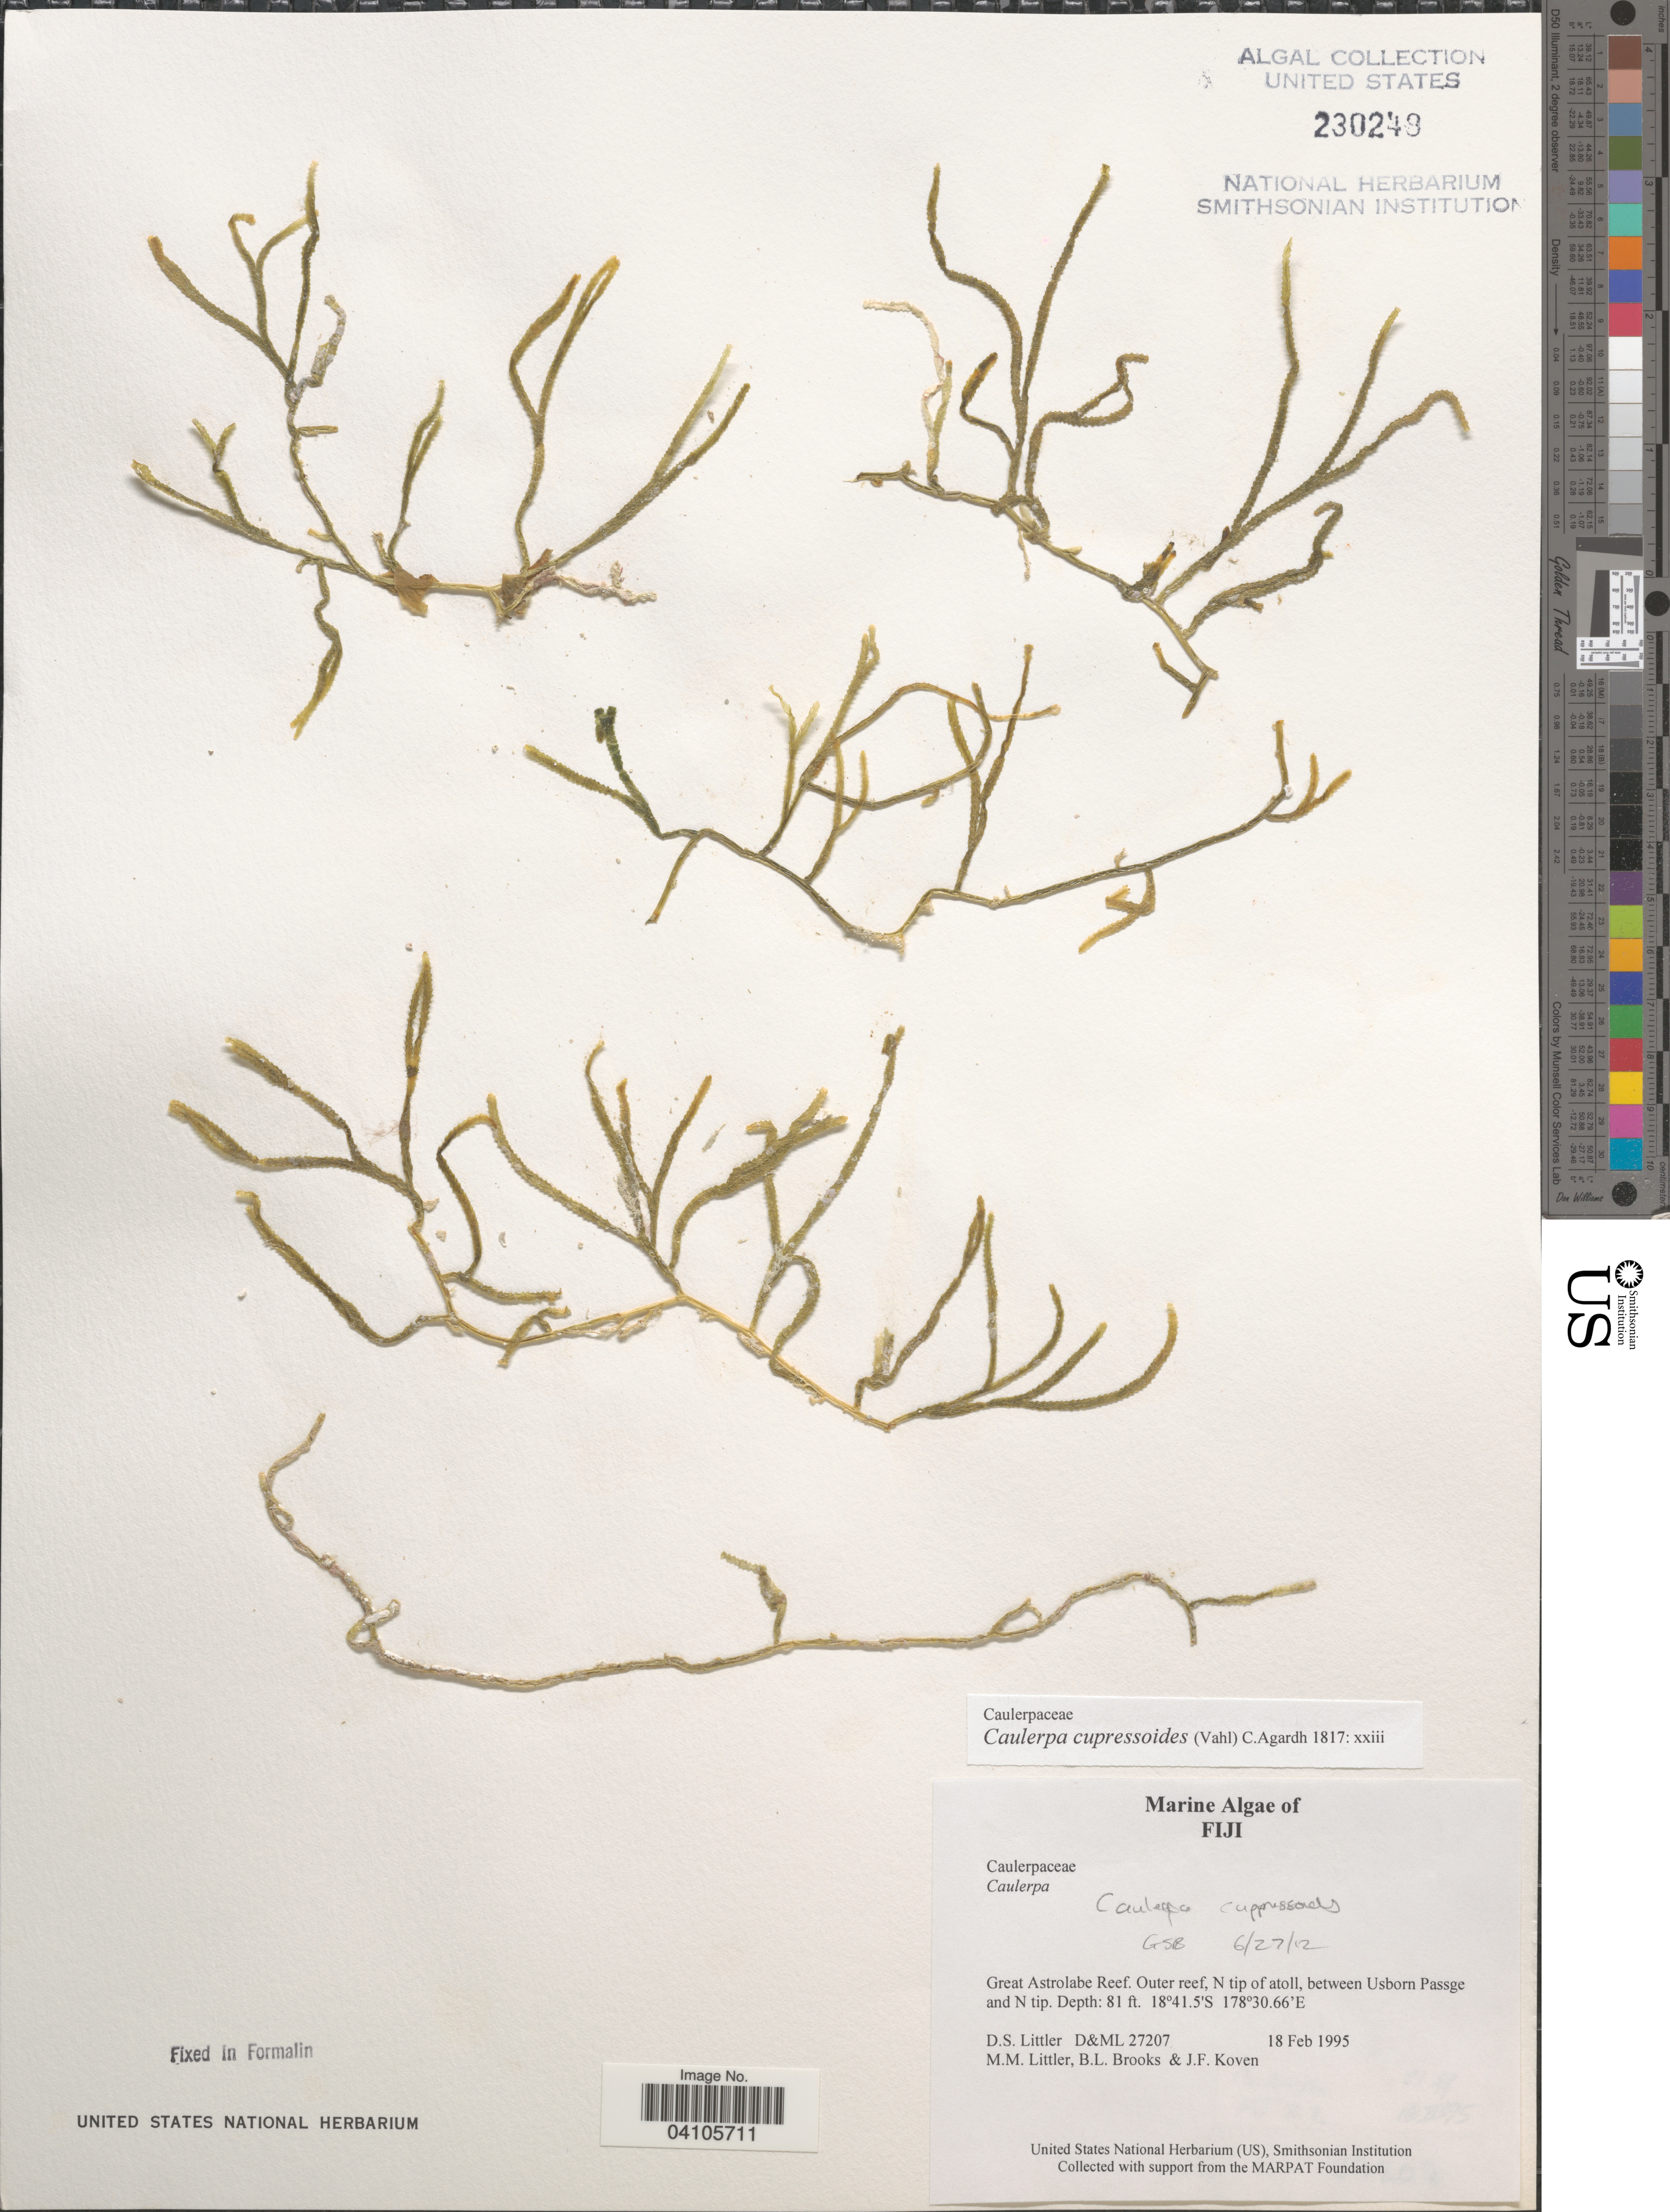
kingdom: Plantae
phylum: Chlorophyta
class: Ulvophyceae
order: Bryopsidales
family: Caulerpaceae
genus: Caulerpa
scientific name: Caulerpa cupressoides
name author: (Vahl) C. Agardh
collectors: D. S. Littler, B. Brooks & J. Koven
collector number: D&ML 27207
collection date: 1995-02-18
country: Fiji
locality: Great Astrolabe Reef. Outer reef, N tip of atoll, between Usborn Passge and N tip.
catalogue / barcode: US 230249